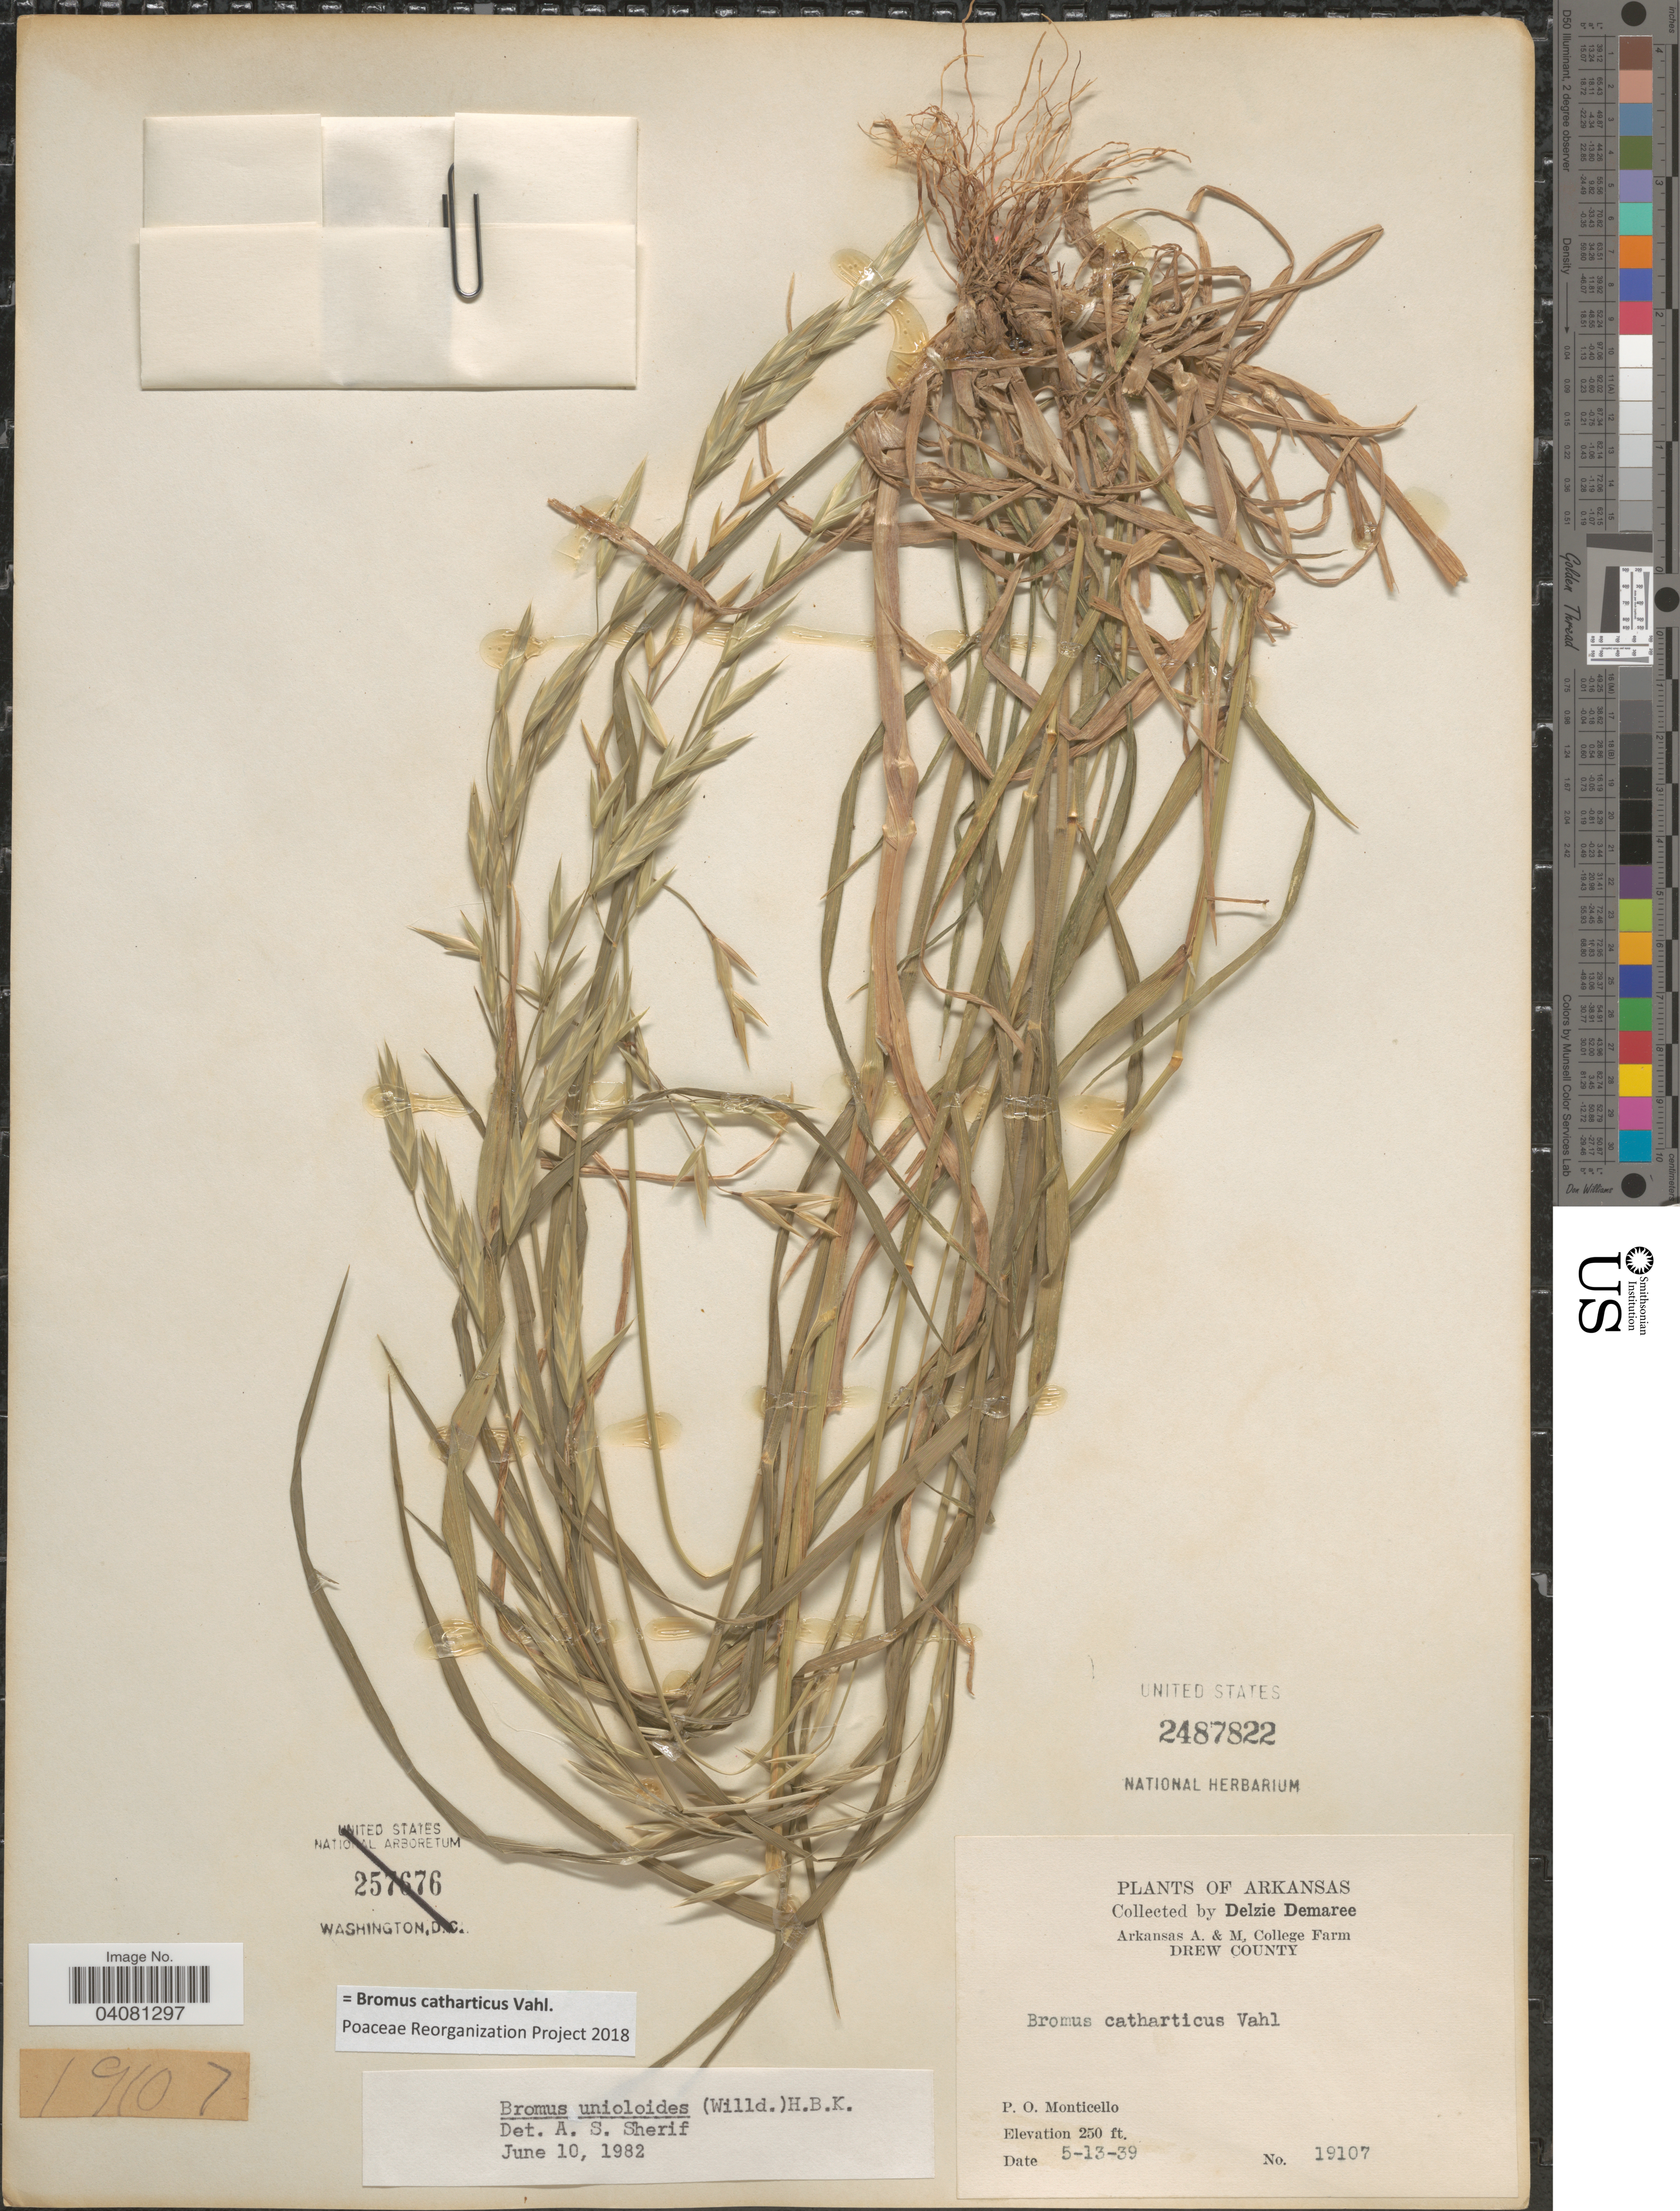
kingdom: Plantae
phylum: Tracheophyta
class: Liliopsida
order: Poales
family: Poaceae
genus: Bromus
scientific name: Bromus catharticus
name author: Vahl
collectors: D. Demaree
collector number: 19107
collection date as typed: Transcribed d/m/y: 13/5/39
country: United States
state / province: Arkansas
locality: Drew County. P.O. Monticello.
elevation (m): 76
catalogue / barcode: US 2487822